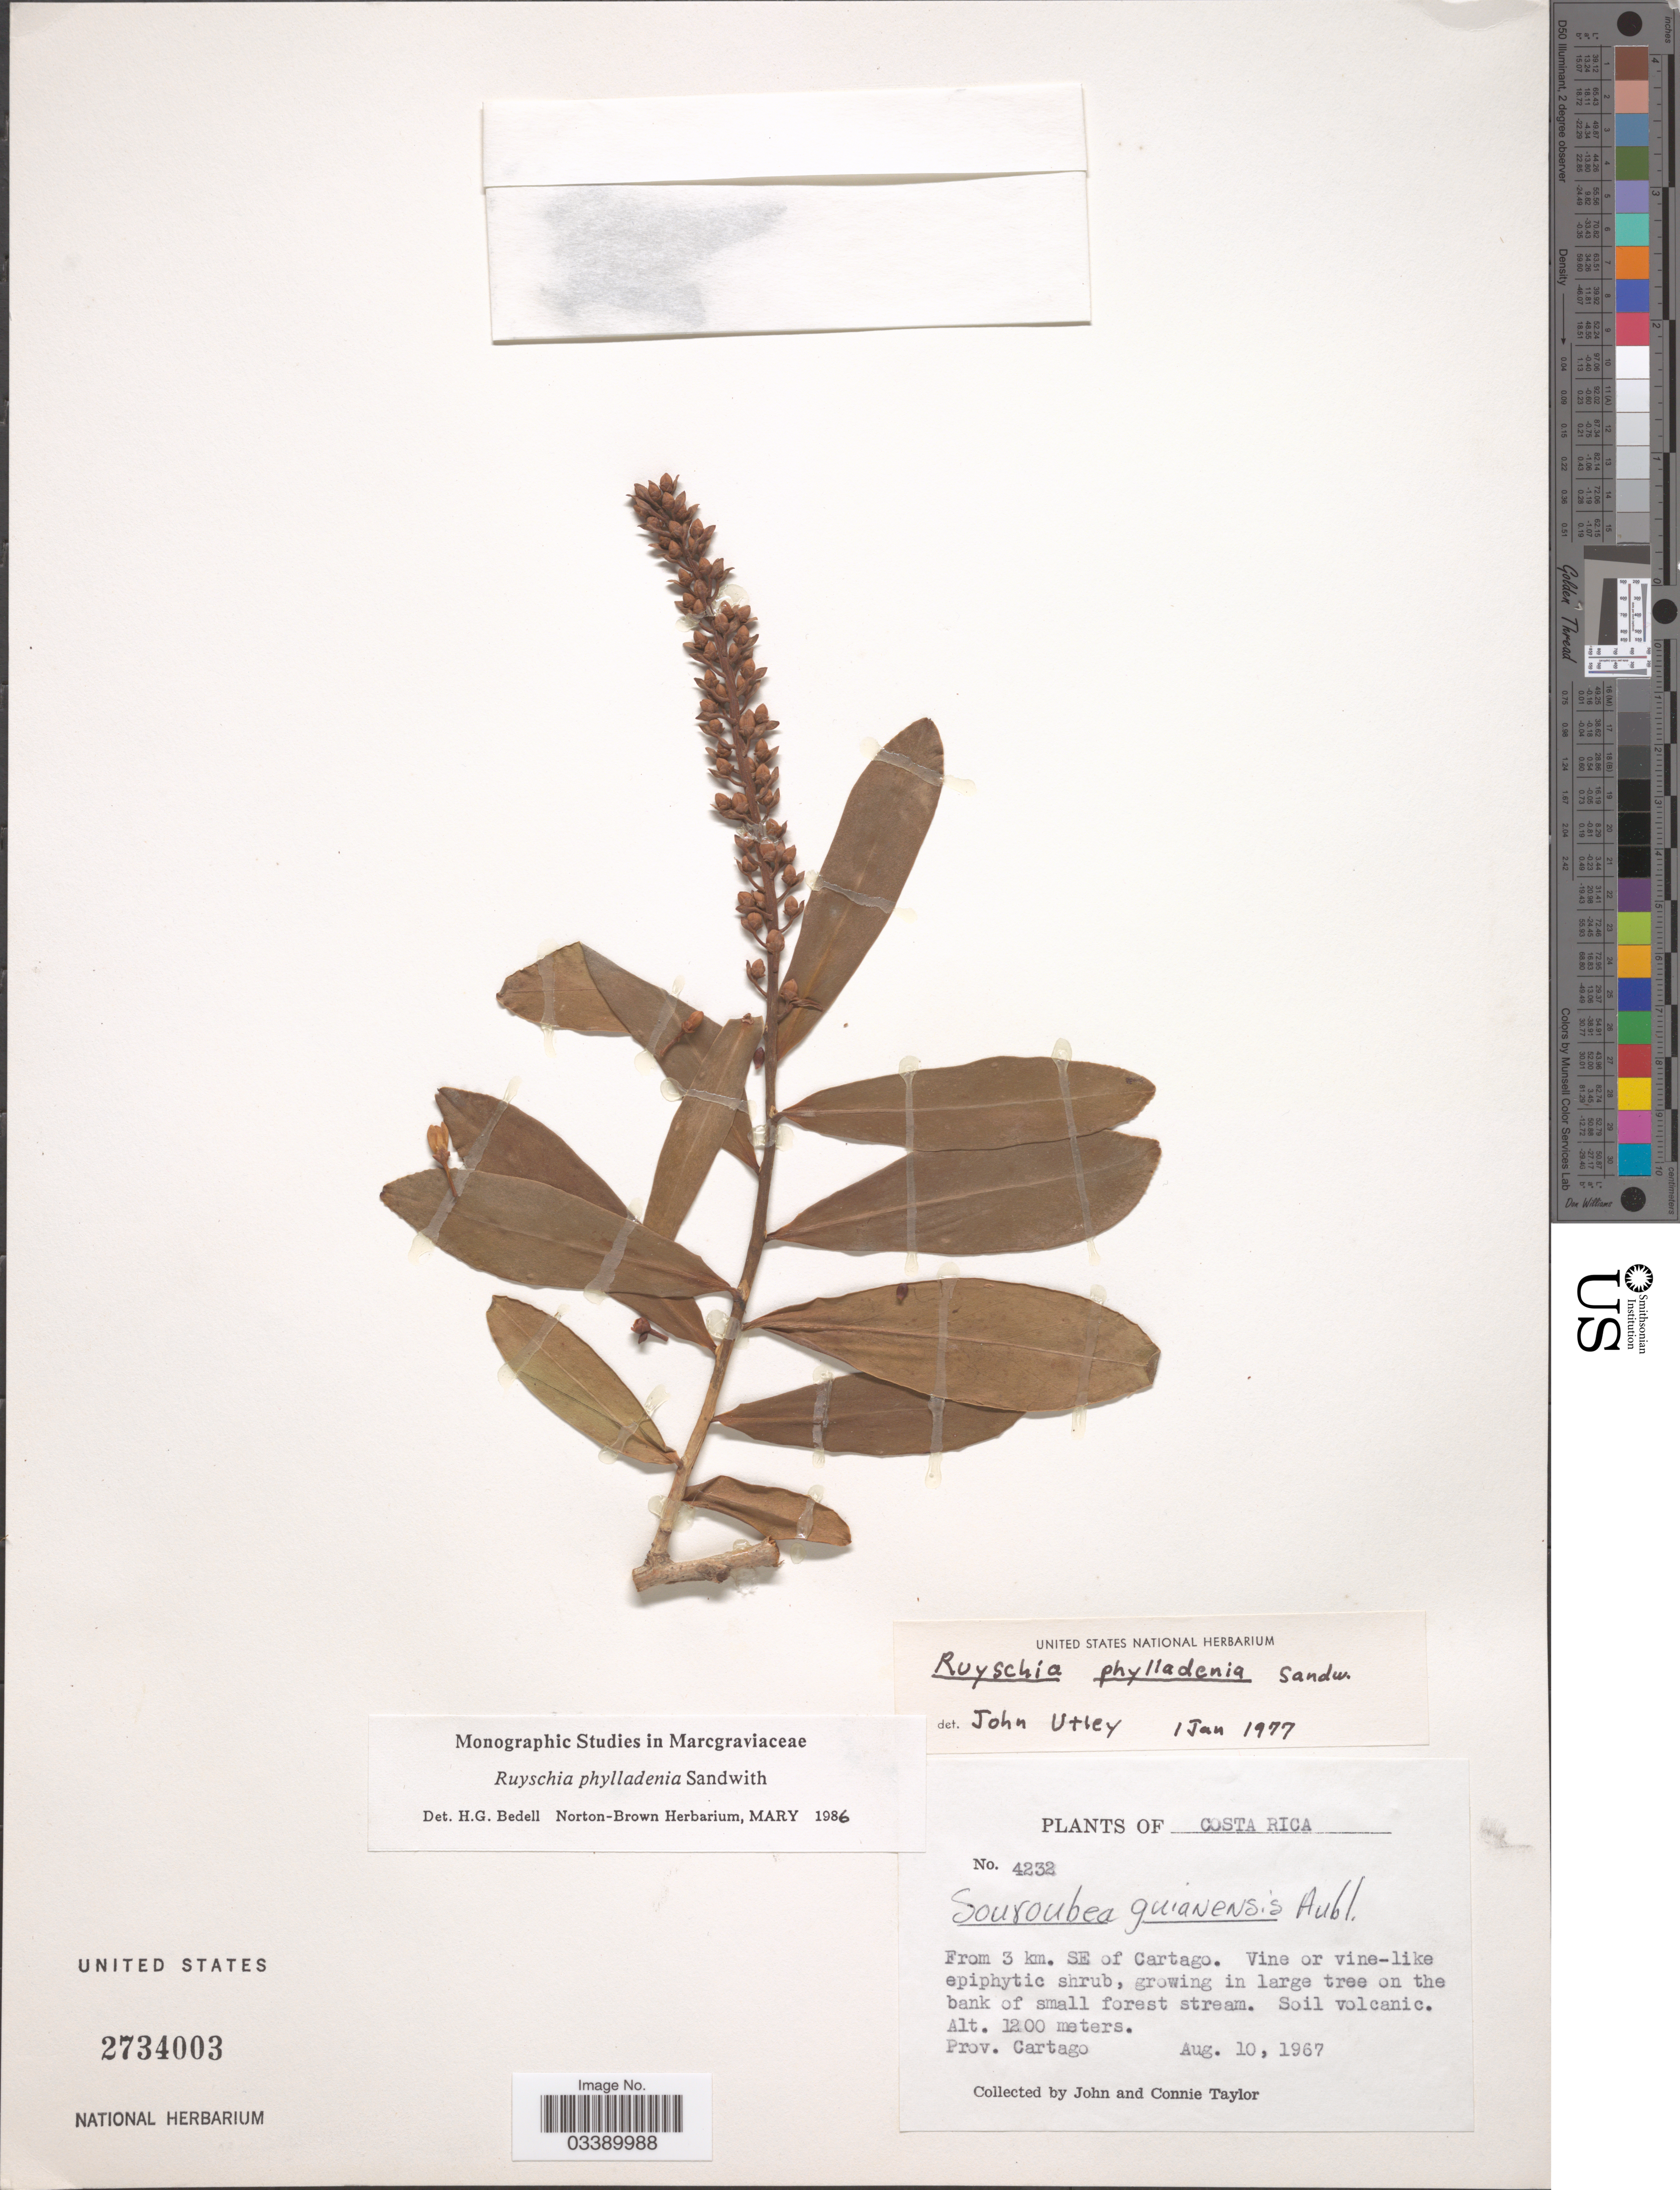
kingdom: Plantae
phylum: Tracheophyta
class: Magnoliopsida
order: Ericales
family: Marcgraviaceae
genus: Ruyschia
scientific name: Ruyschia phylladenia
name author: Sandwith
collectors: J. Taylor & C. Taylor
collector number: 4232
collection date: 1967-08-10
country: Costa Rica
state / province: Cartago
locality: From 3 km. SE of Cartago.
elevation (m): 1200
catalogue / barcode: US 2734003